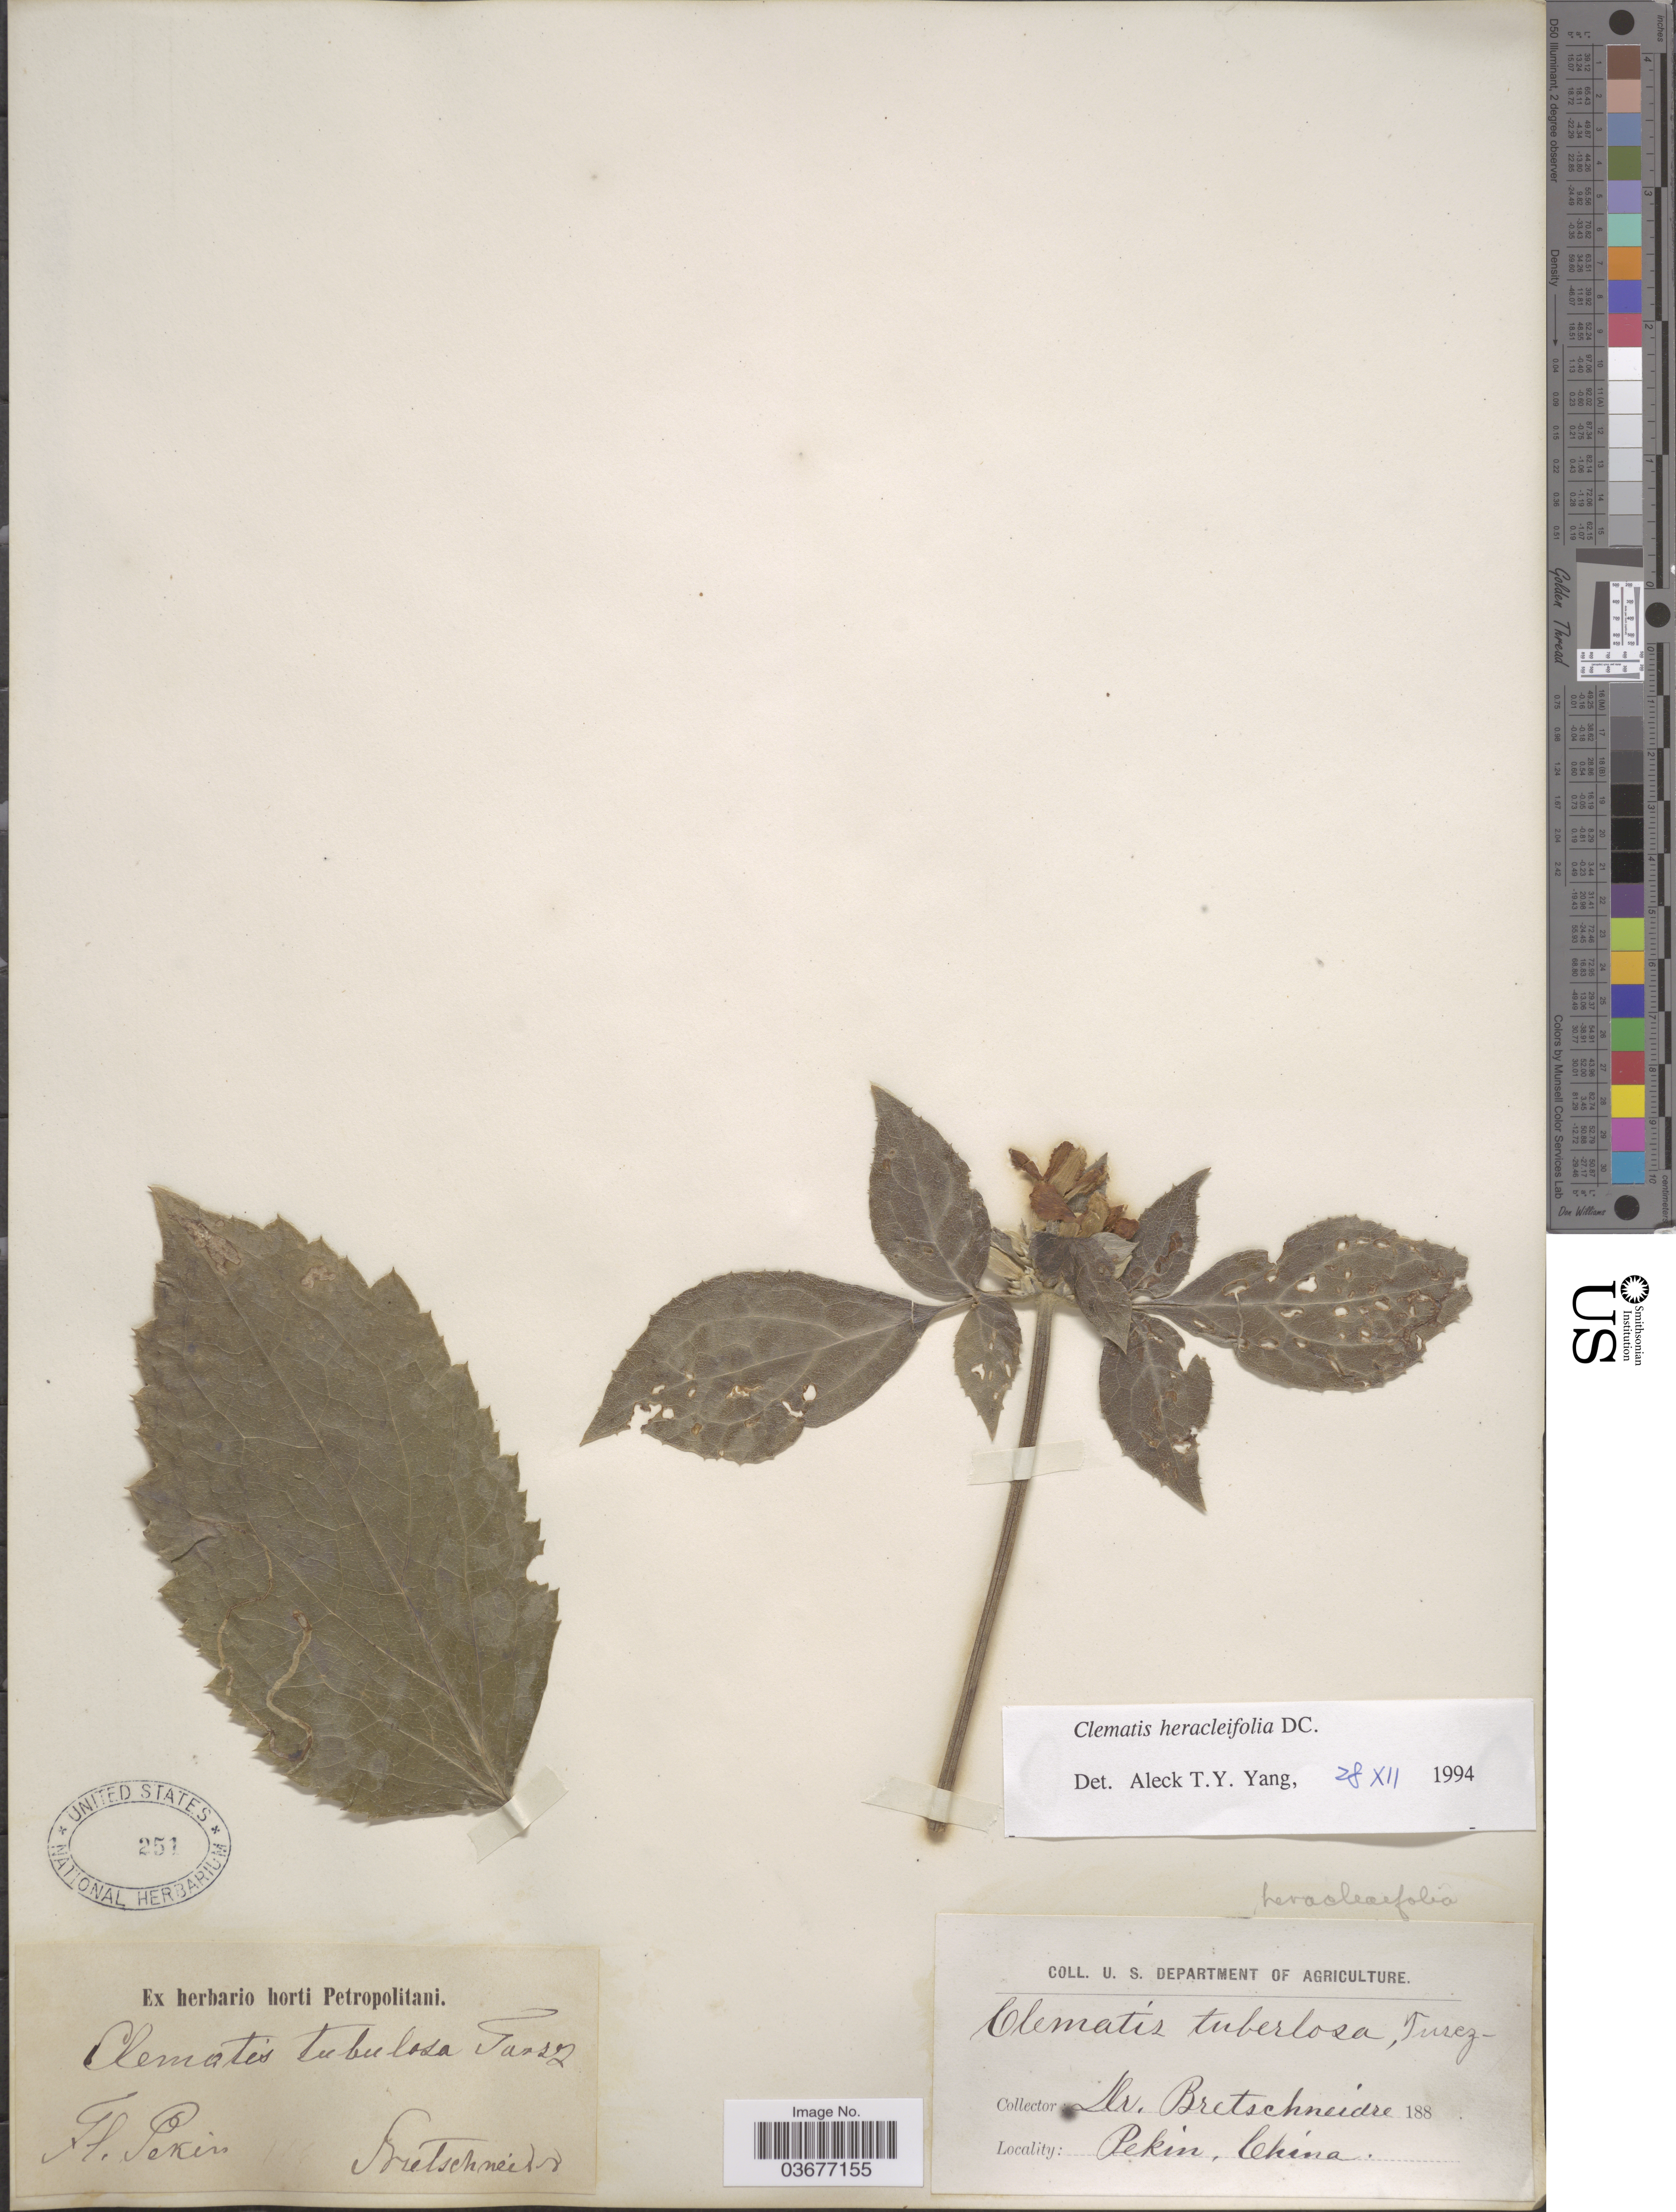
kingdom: Plantae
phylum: Tracheophyta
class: Magnoliopsida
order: Ranunculales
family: Ranunculaceae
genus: Clematis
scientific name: Clematis heracleifolia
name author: DC.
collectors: Bretschneidre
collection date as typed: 188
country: China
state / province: Beijing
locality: Peking.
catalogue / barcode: US 251